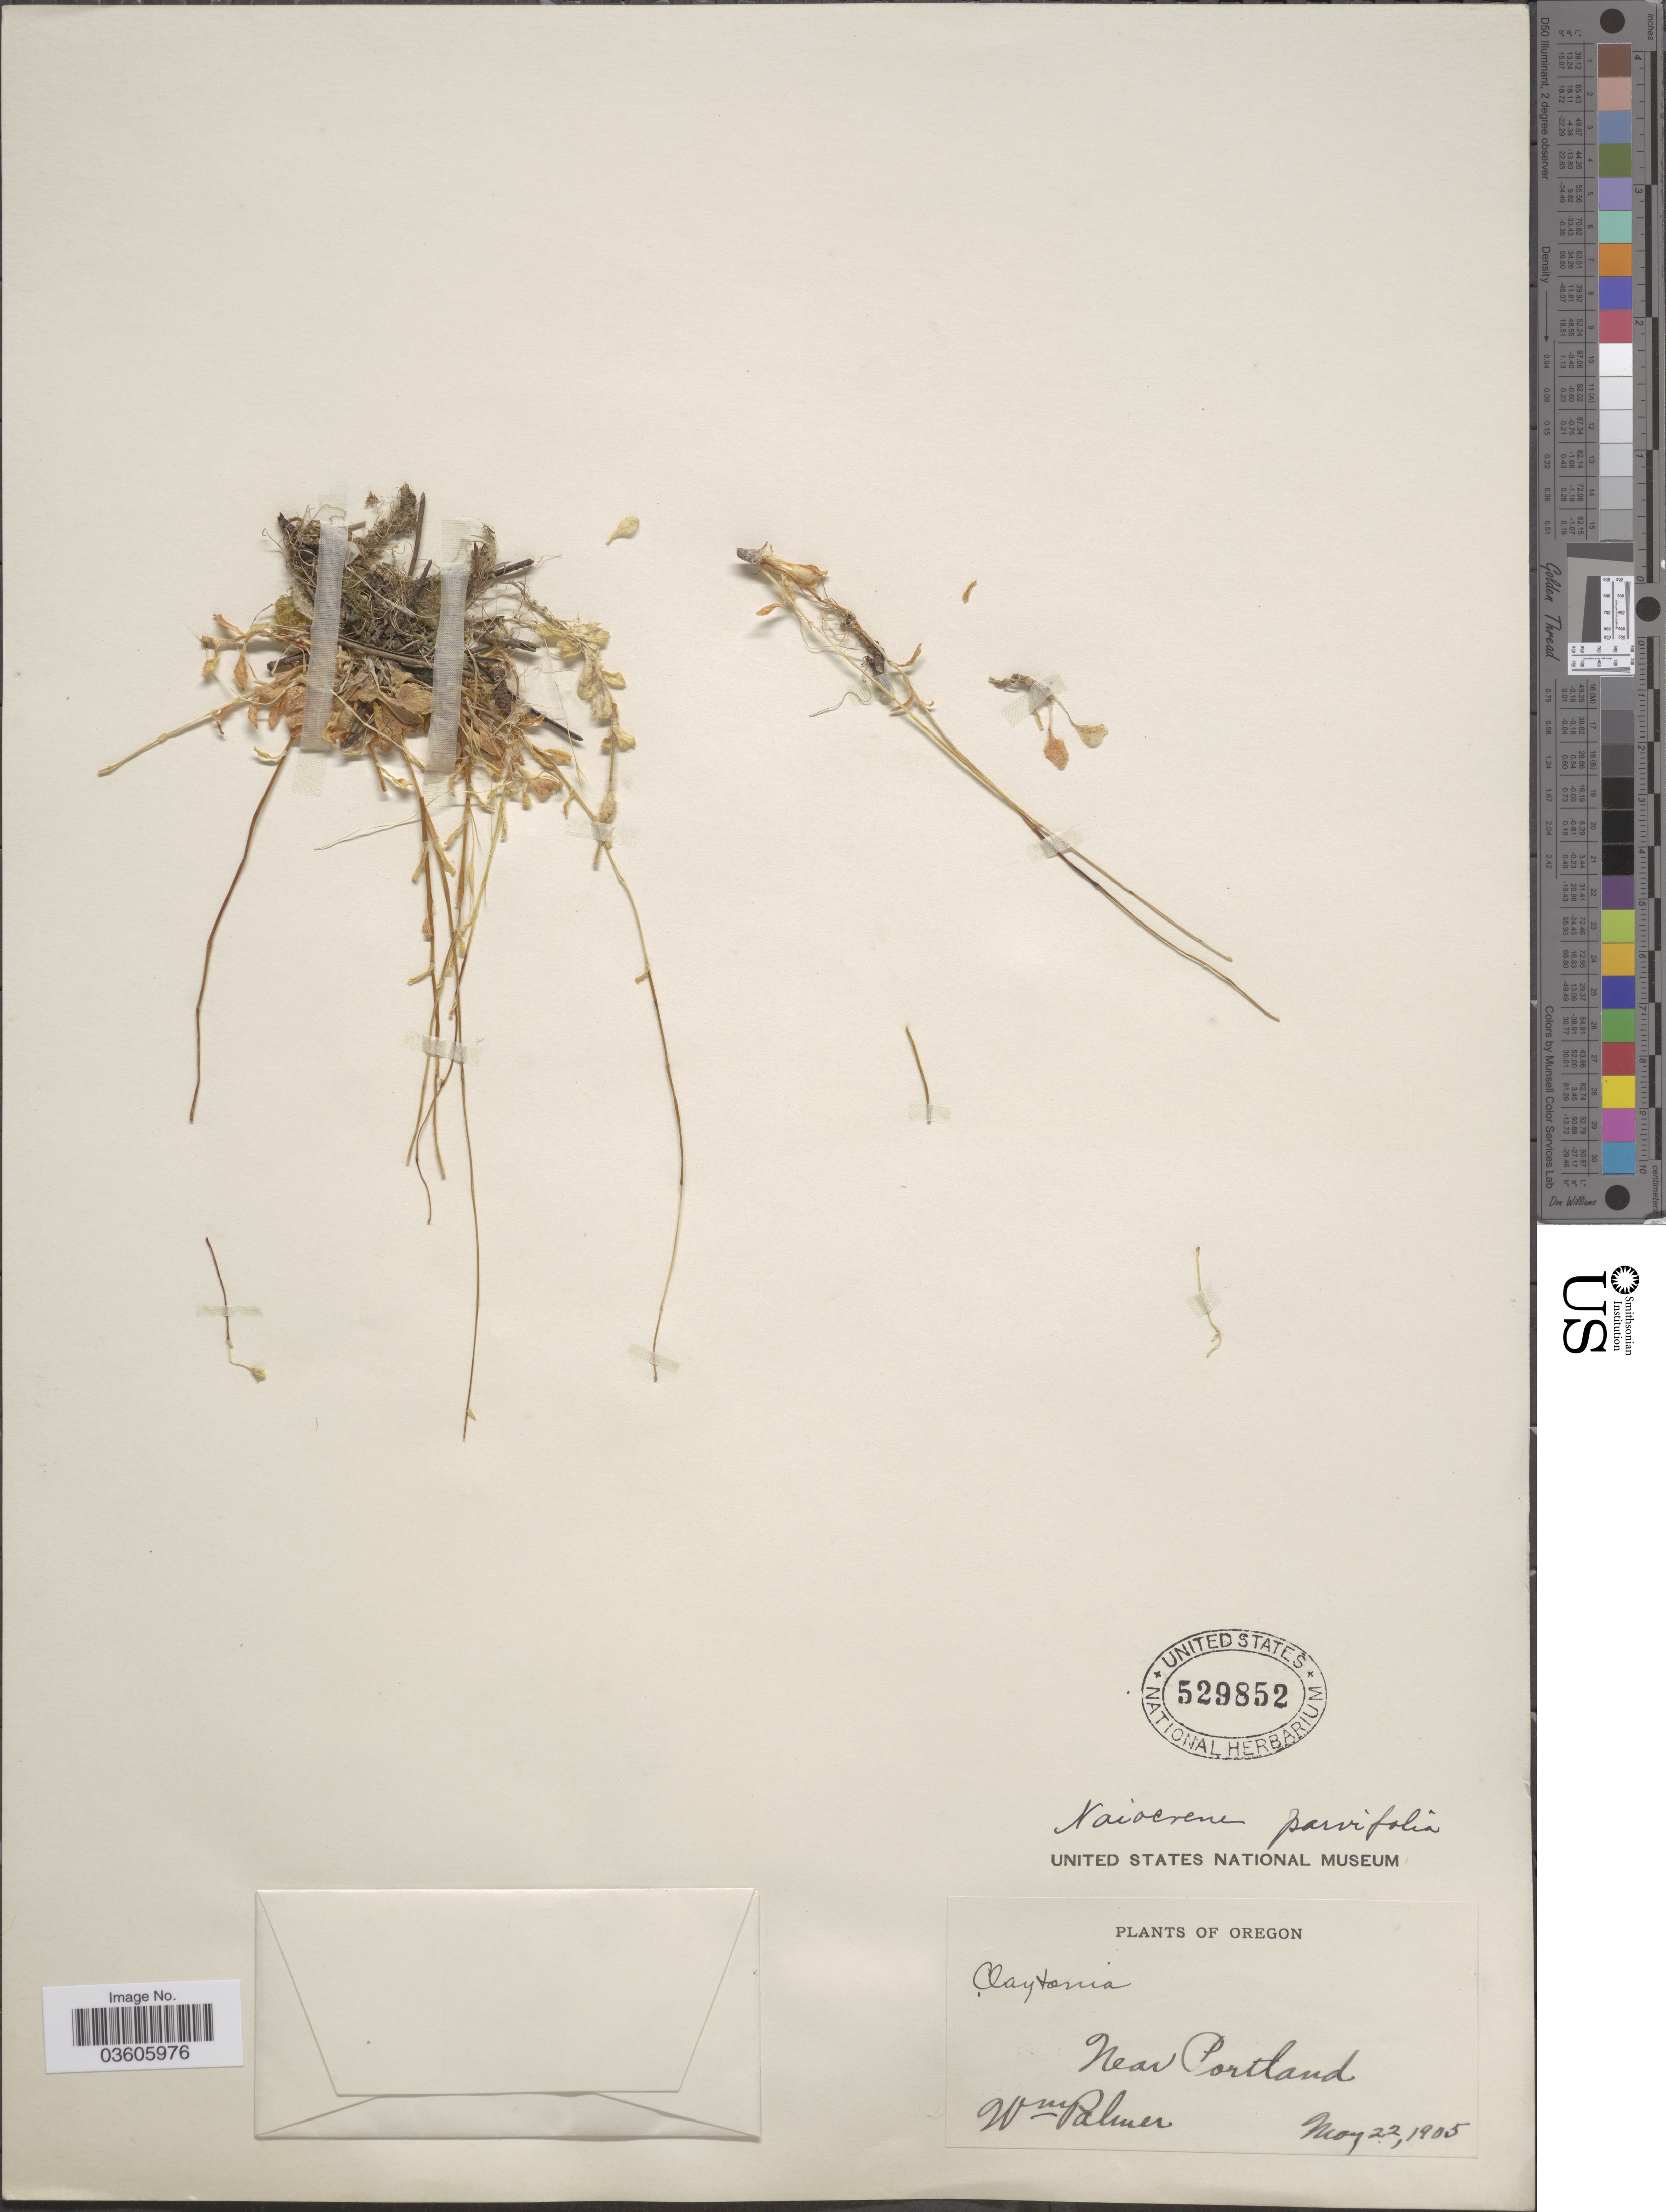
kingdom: Plantae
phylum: Tracheophyta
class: Magnoliopsida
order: Caryophyllales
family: Montiaceae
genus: Montia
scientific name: Montia parvifolia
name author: (Moc. ex DC.) Greene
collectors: W. Palmer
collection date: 1905-05-22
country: United States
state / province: Oregon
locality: Near Portland.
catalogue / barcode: US 529852